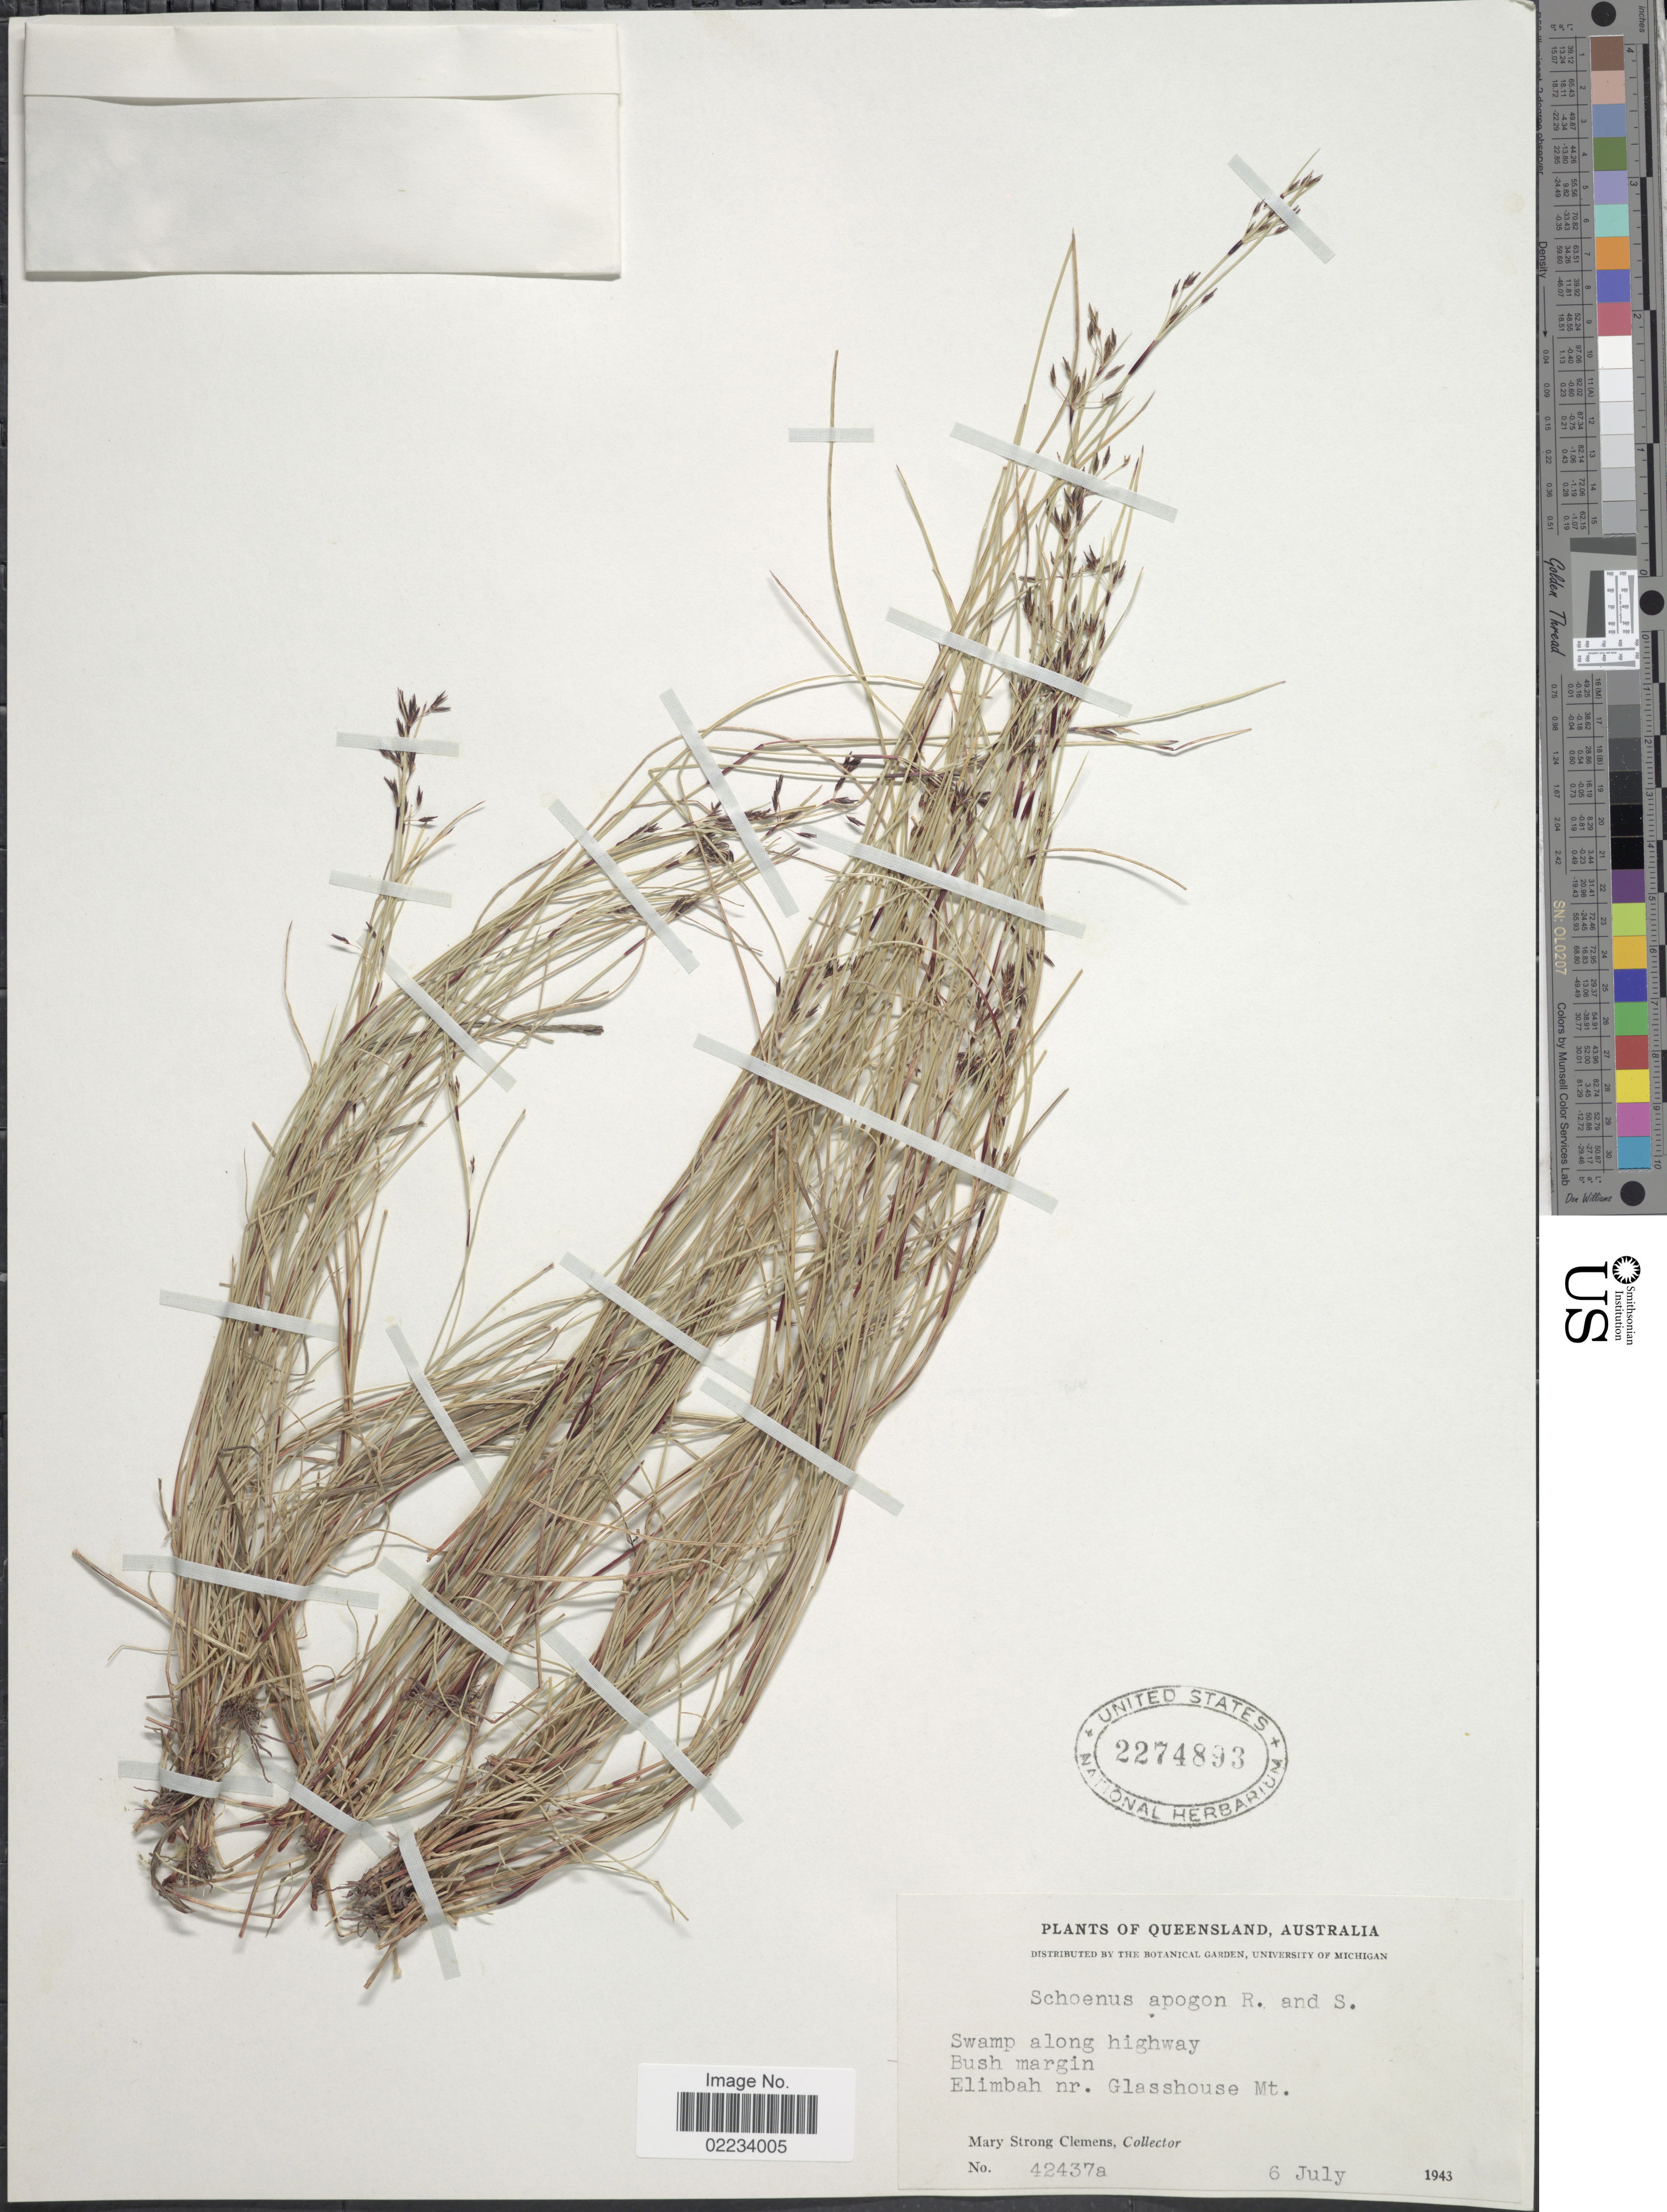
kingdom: Plantae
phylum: Tracheophyta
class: Liliopsida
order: Poales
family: Cyperaceae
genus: Schoenus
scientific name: Schoenus apogon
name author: Roem. & Schult.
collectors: M. S. Clemens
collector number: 42437a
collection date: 1943-07-06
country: Australia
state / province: Queensland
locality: Swamp along highway, Bush margin, Elimbah nr. Glasshouse Mt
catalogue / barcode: US 2274893